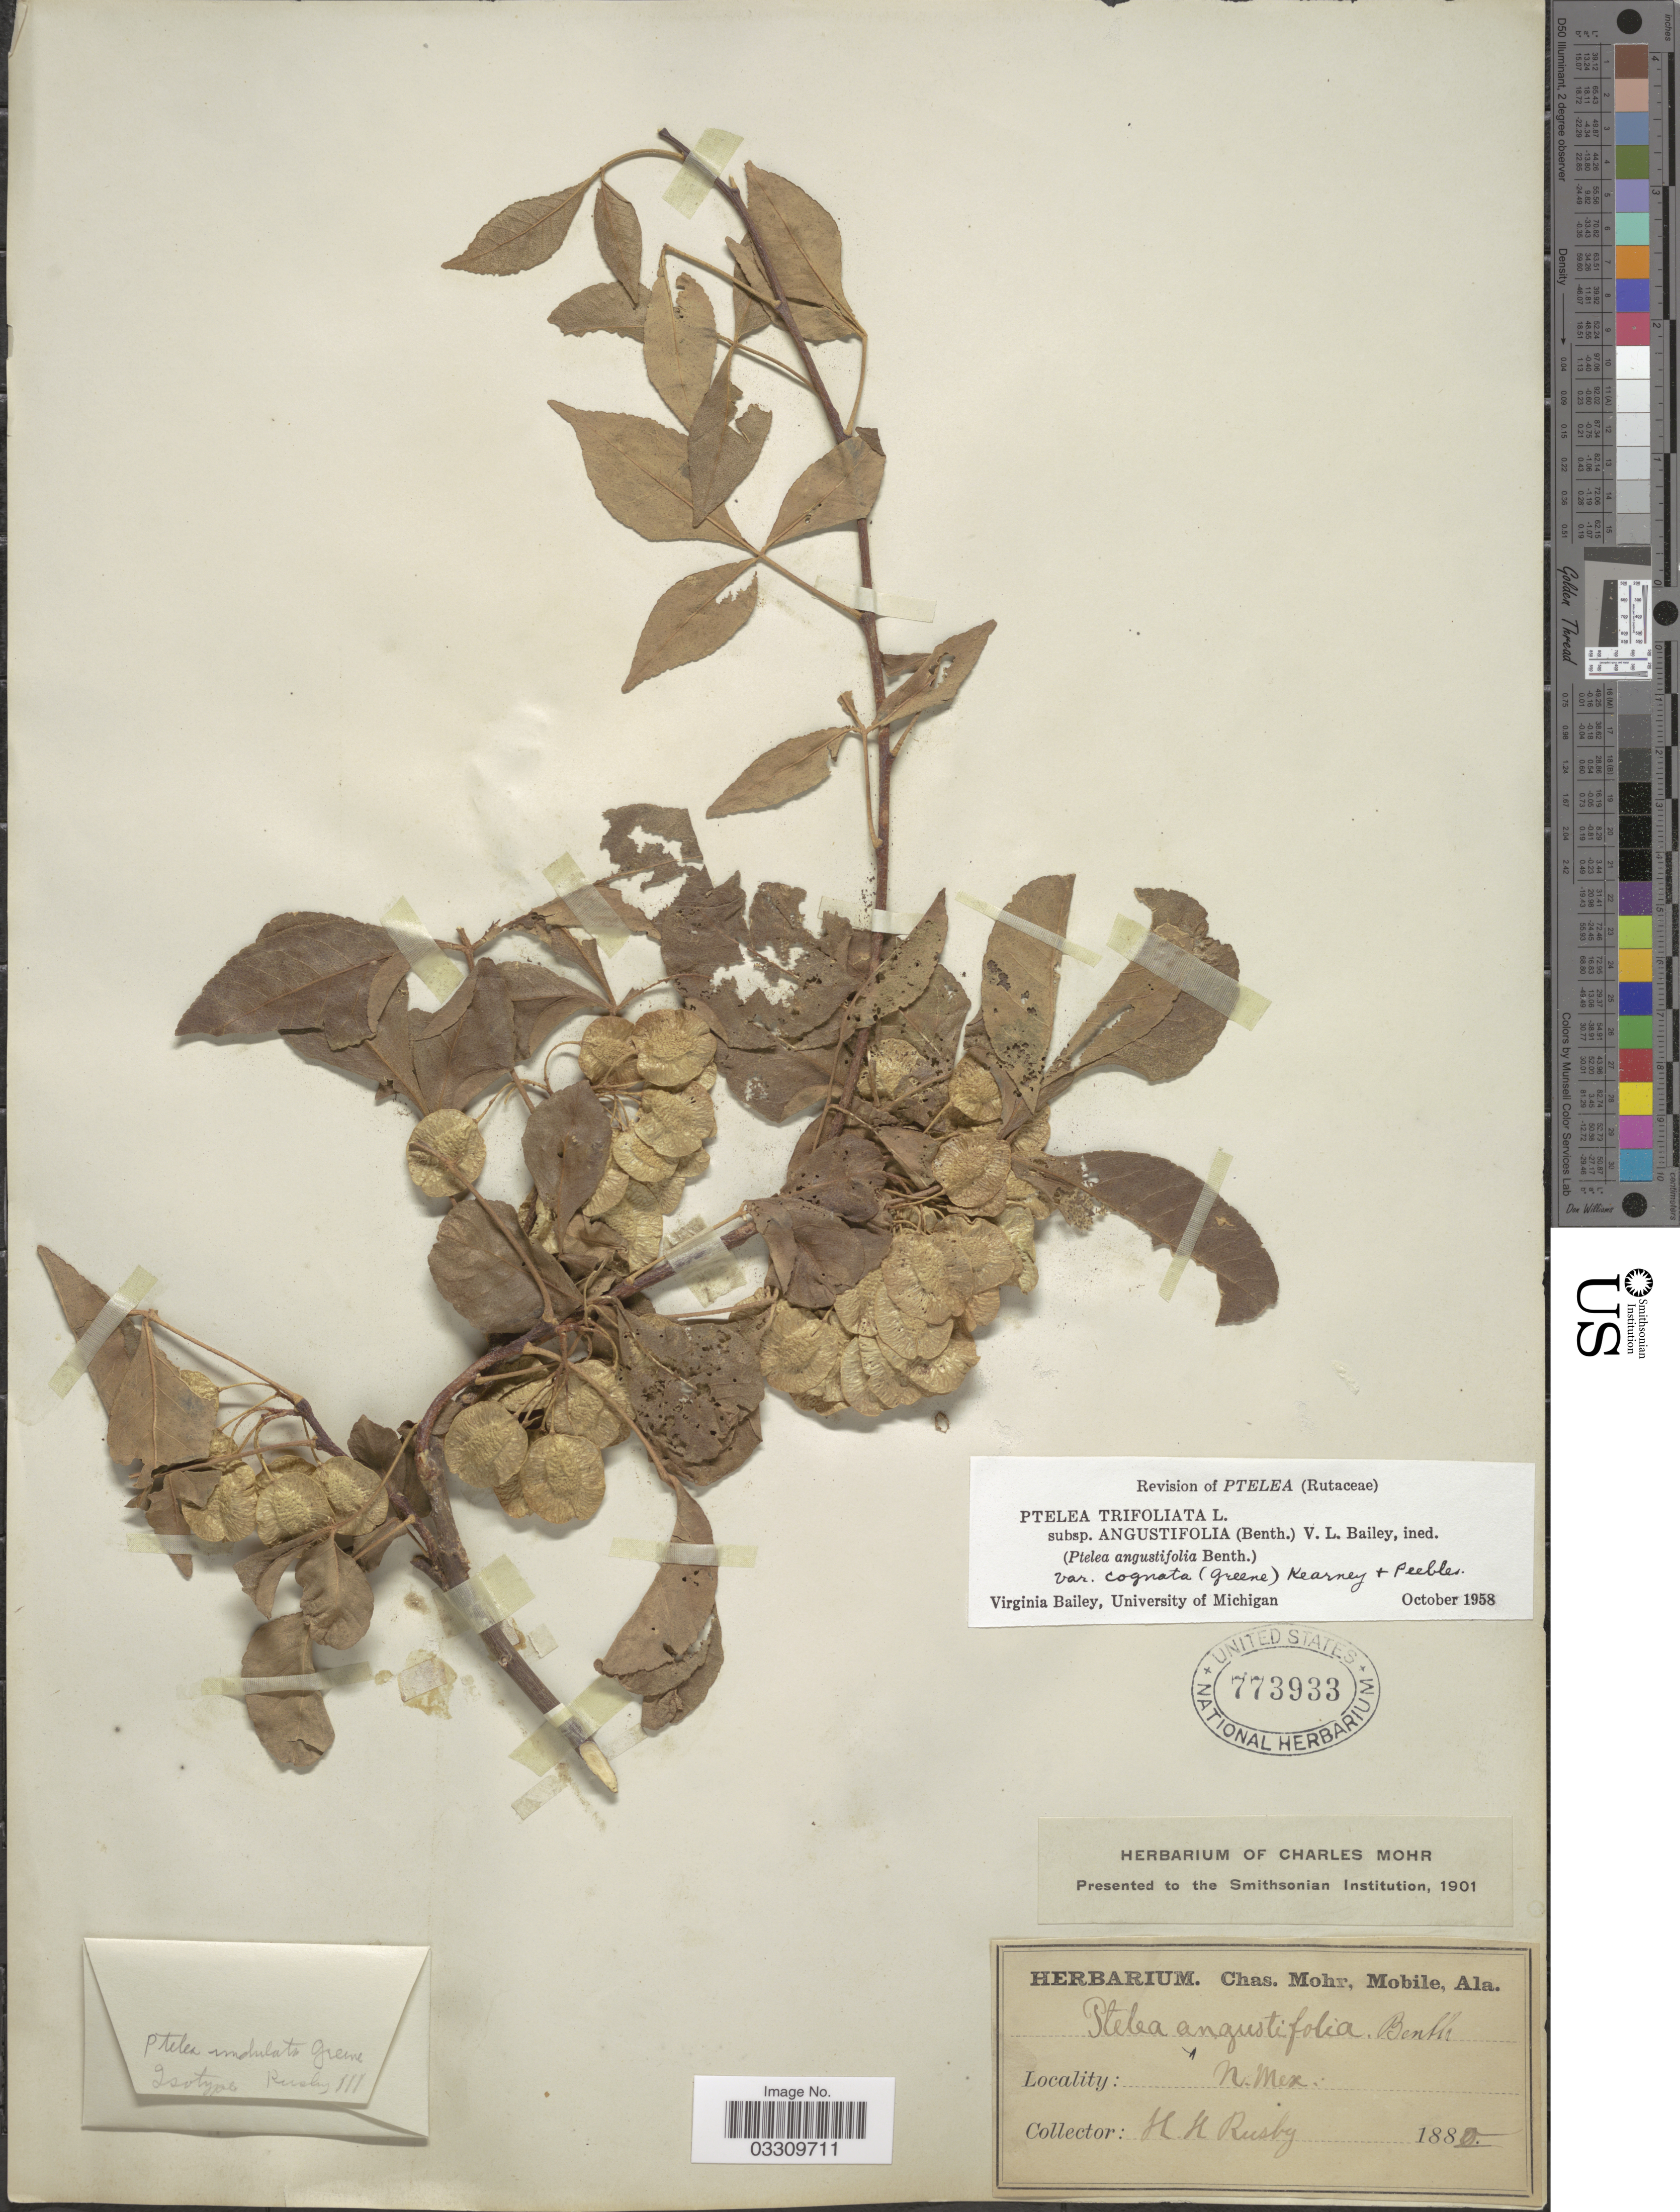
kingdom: Plantae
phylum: Tracheophyta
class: Magnoliopsida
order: Sapindales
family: Rutaceae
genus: Ptelea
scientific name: Ptelea trifoliata var. cognata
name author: (Greene) V. L. Bailey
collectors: H. H. Rusby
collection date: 1882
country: United States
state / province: New Mexico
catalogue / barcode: US 773933